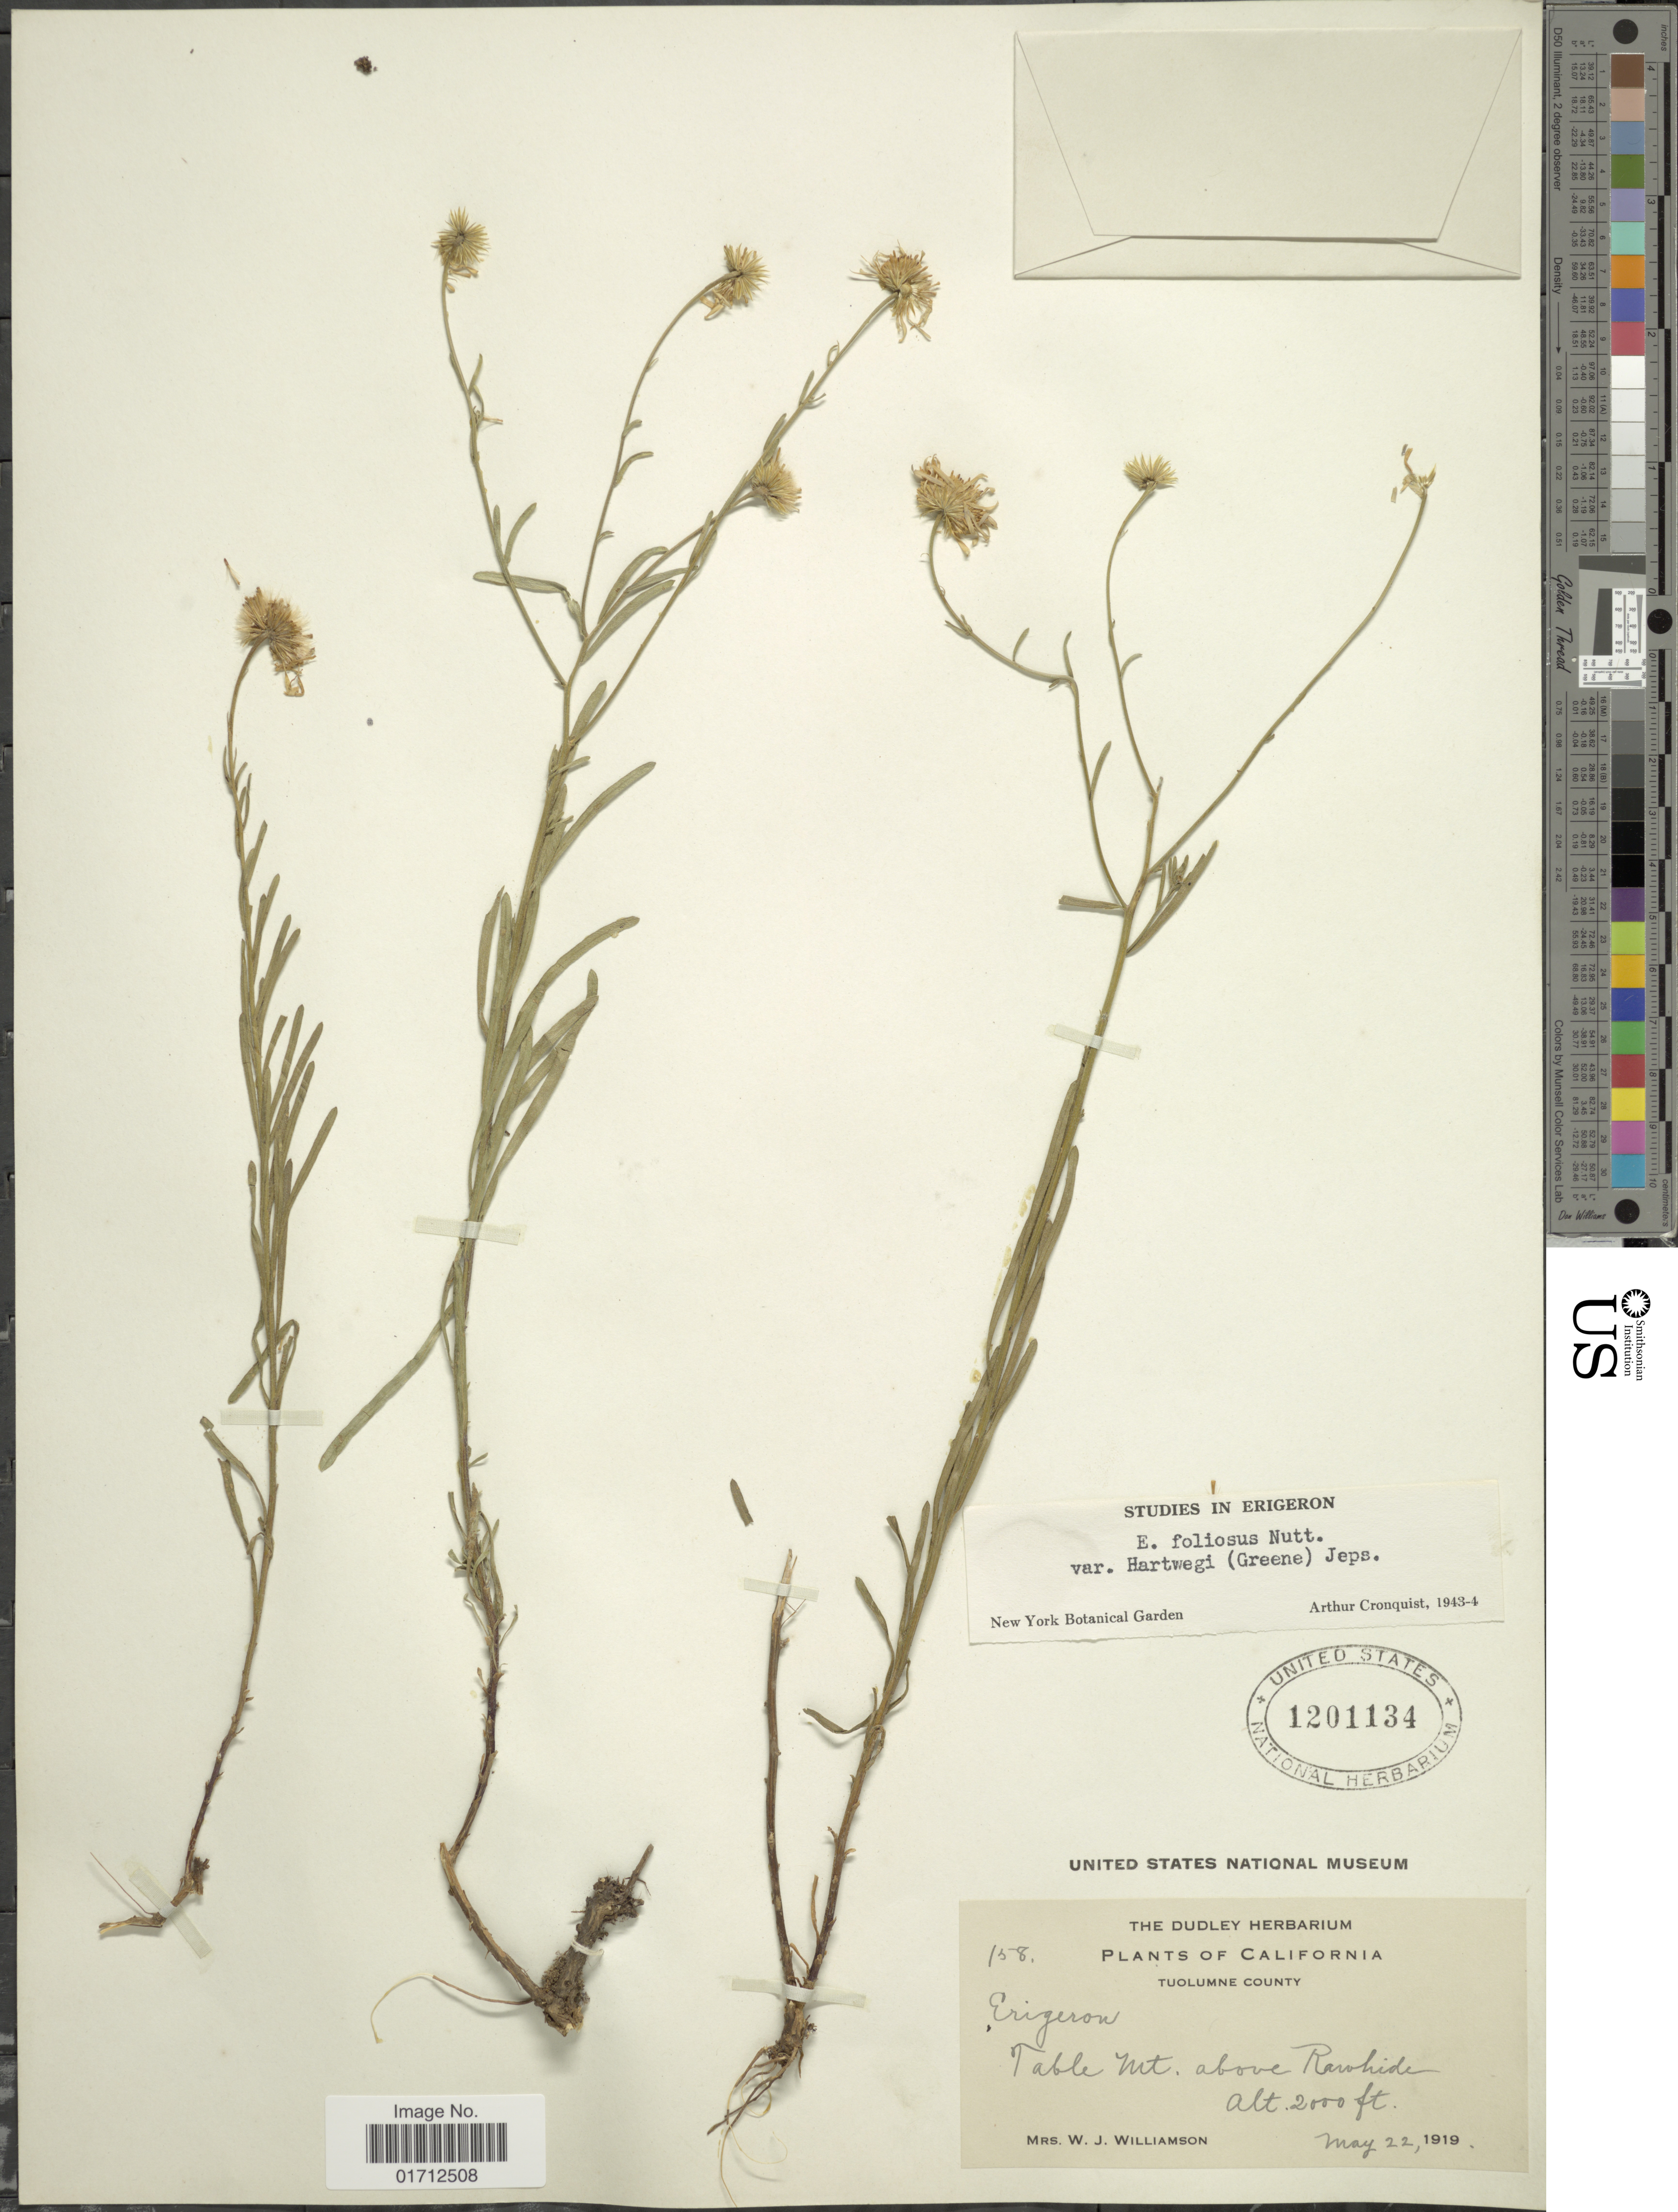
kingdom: Plantae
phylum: Tracheophyta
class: Magnoliopsida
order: Asterales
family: Asteraceae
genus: Erigeron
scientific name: Erigeron foliosus var. hartwegii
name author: (Greene) Jeps.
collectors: W. Williamson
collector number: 158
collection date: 1919-05-22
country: United States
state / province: California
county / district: Tuolumne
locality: Tuolumne County, Table Mt. above Rawhide.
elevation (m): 610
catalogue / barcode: US 1201134